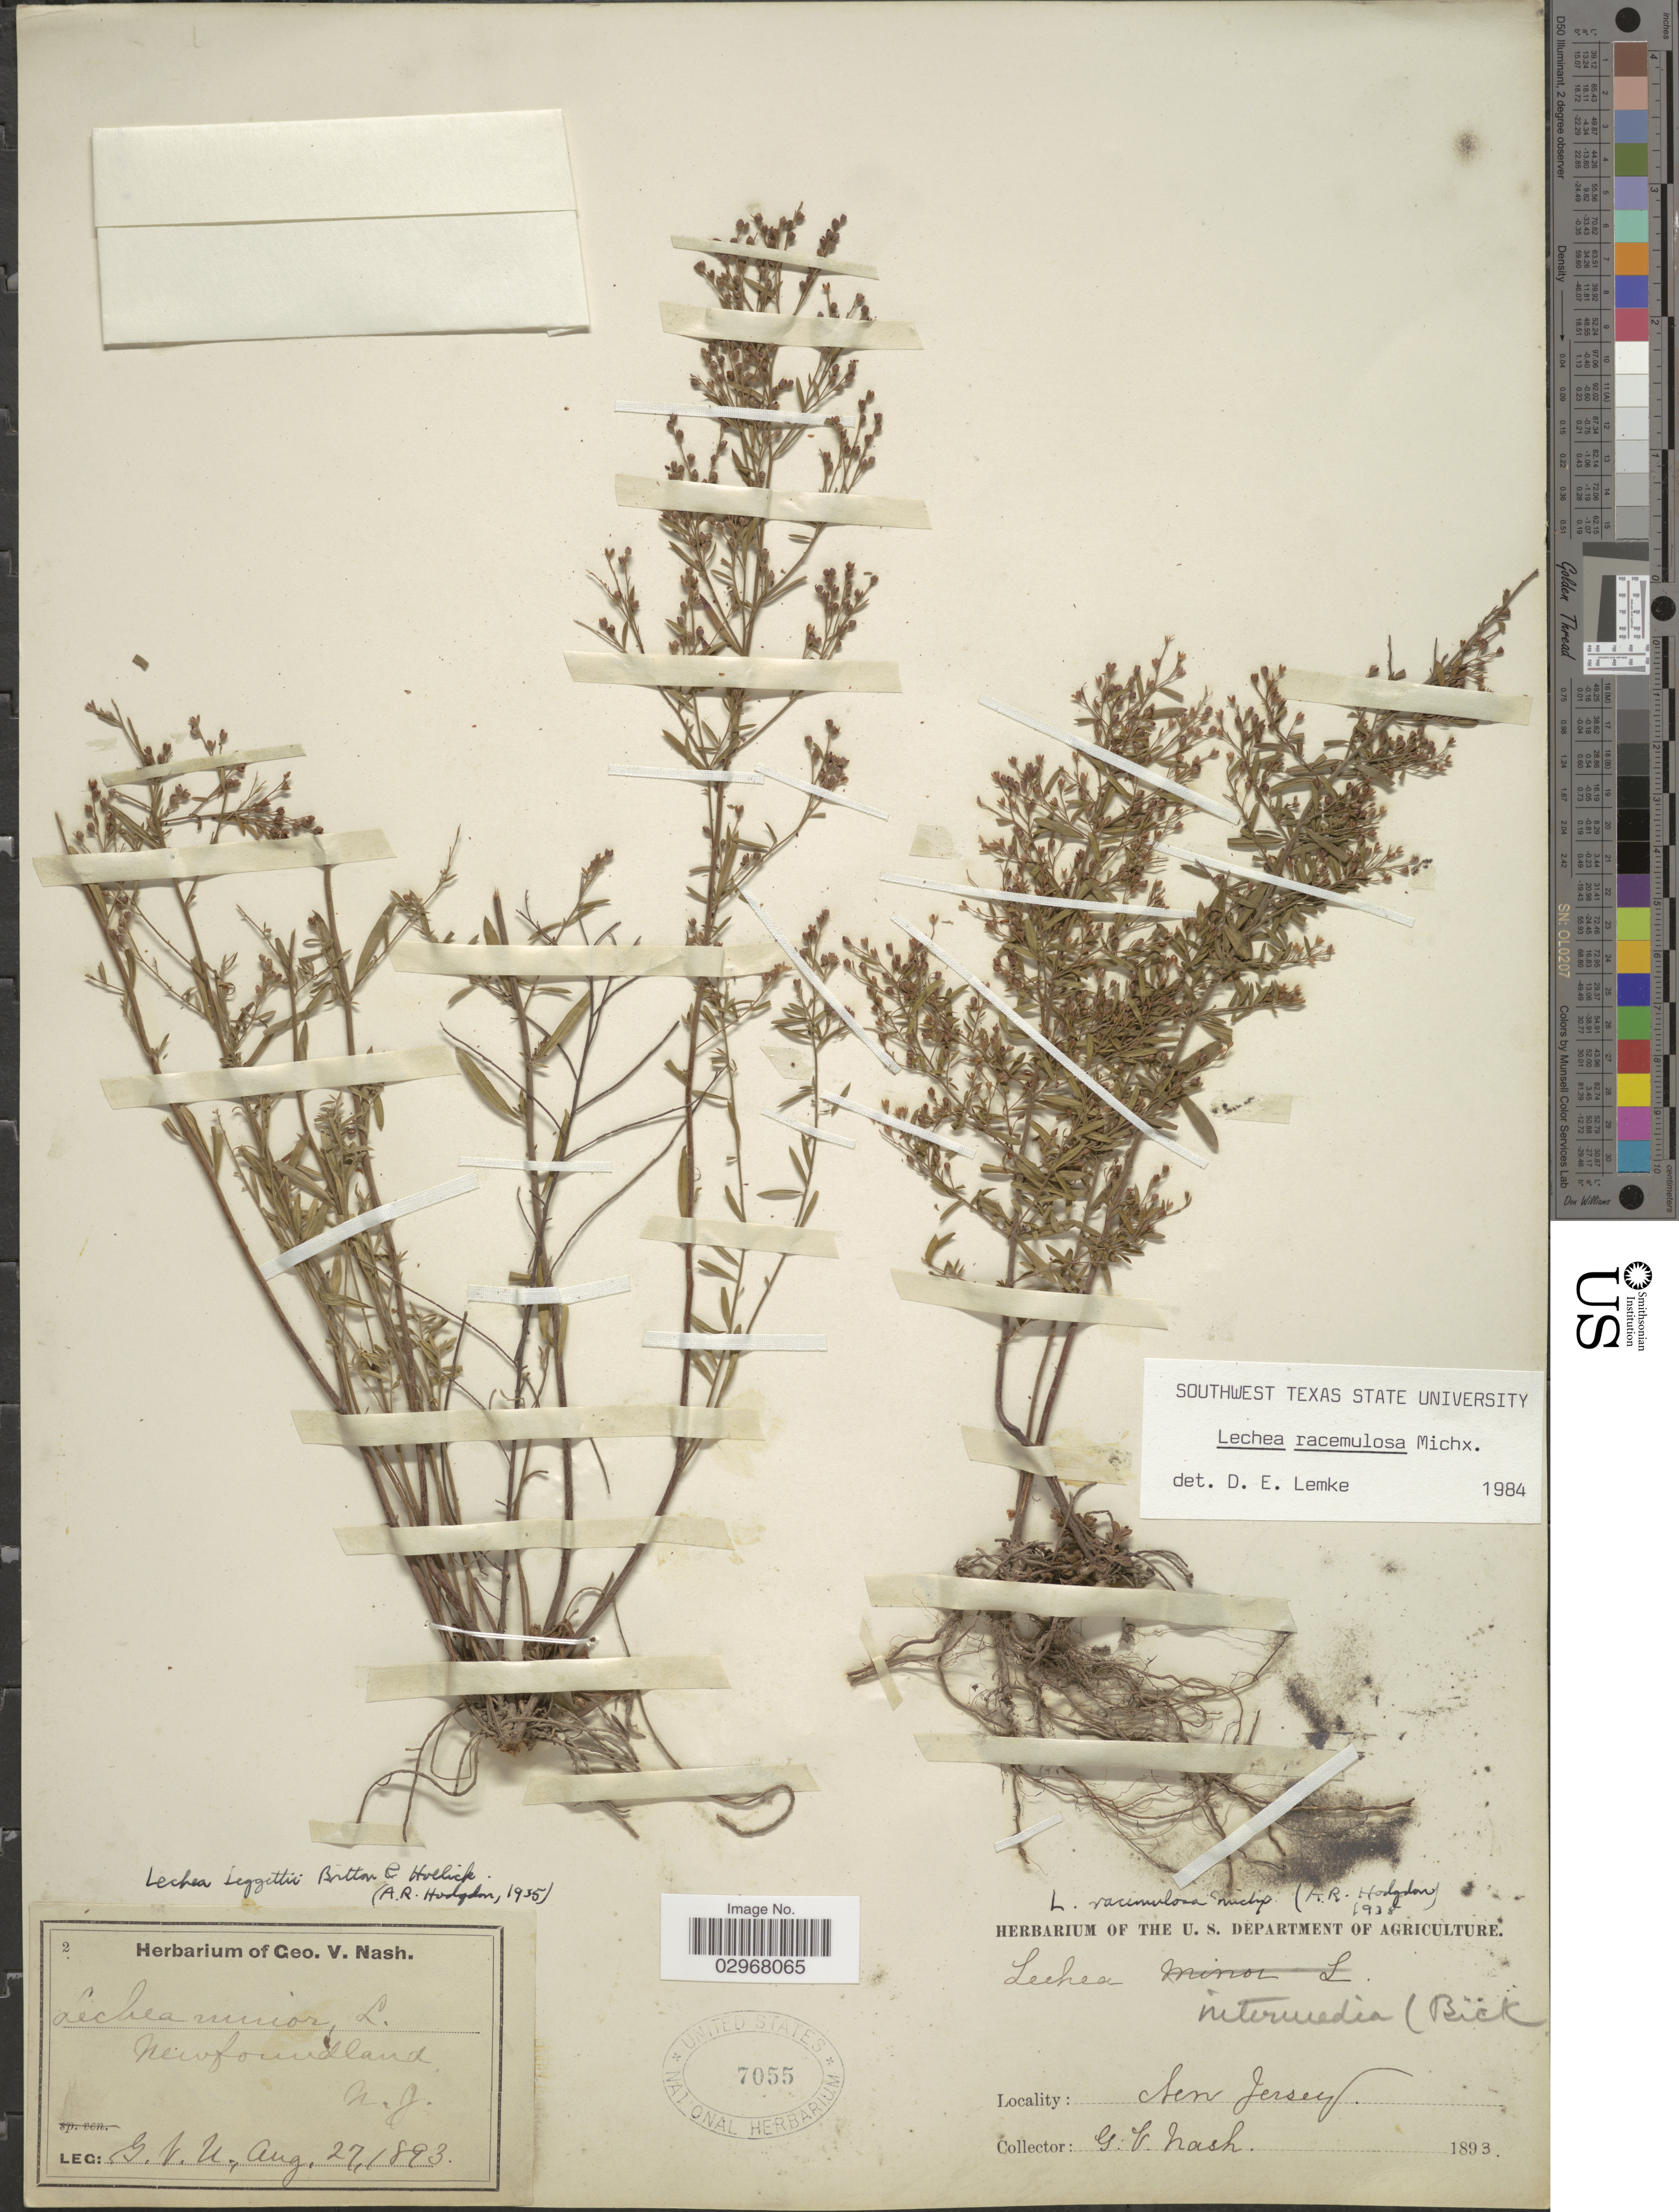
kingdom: Plantae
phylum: Tracheophyta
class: Magnoliopsida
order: Malvales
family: Cistaceae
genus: Lechea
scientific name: Lechea racemulosa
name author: Michx.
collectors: G. V. Nash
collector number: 2?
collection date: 1893-08-27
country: United States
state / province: New Jersey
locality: Newfoundland.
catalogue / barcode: US 7055